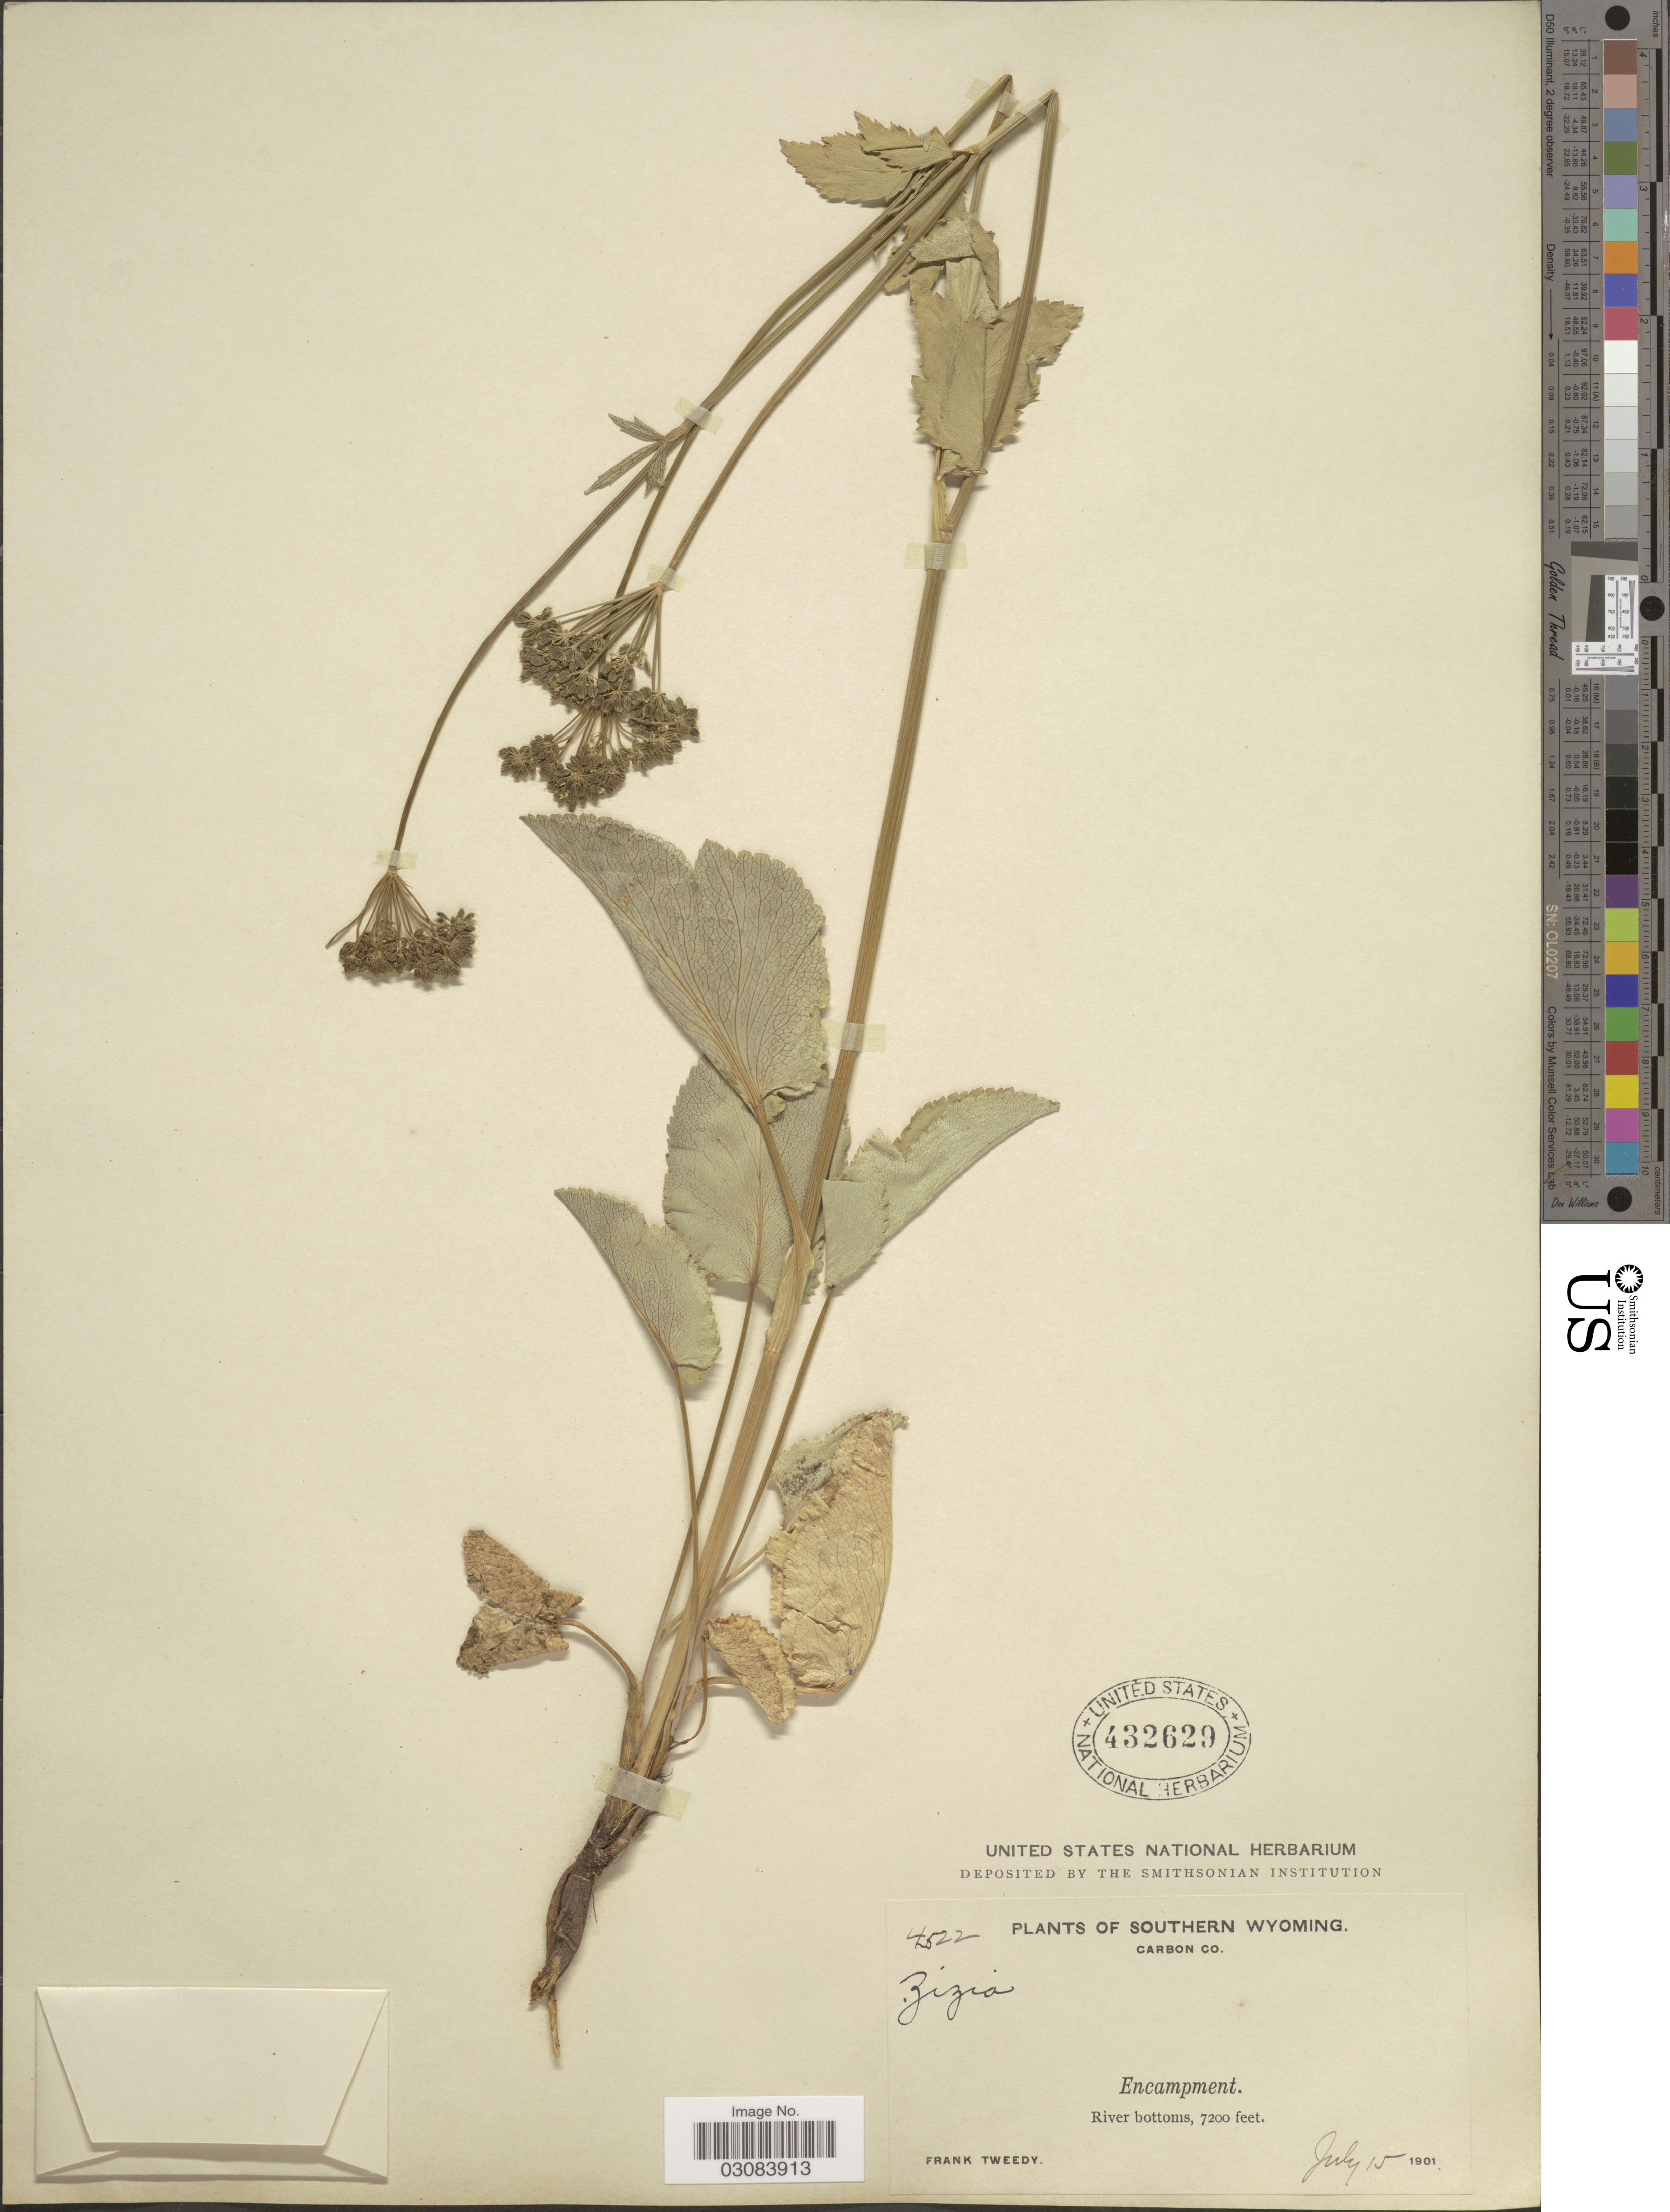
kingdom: Plantae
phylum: Tracheophyta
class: Magnoliopsida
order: Apiales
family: Apiaceae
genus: Zizia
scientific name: Zizia aptera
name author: (A. Gray) Fernald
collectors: F. Tweedy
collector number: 4522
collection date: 1901-07-15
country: United States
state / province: Wyoming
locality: Southern Wyoming. Carbon Co. River bottoms.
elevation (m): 2195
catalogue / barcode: US 432629